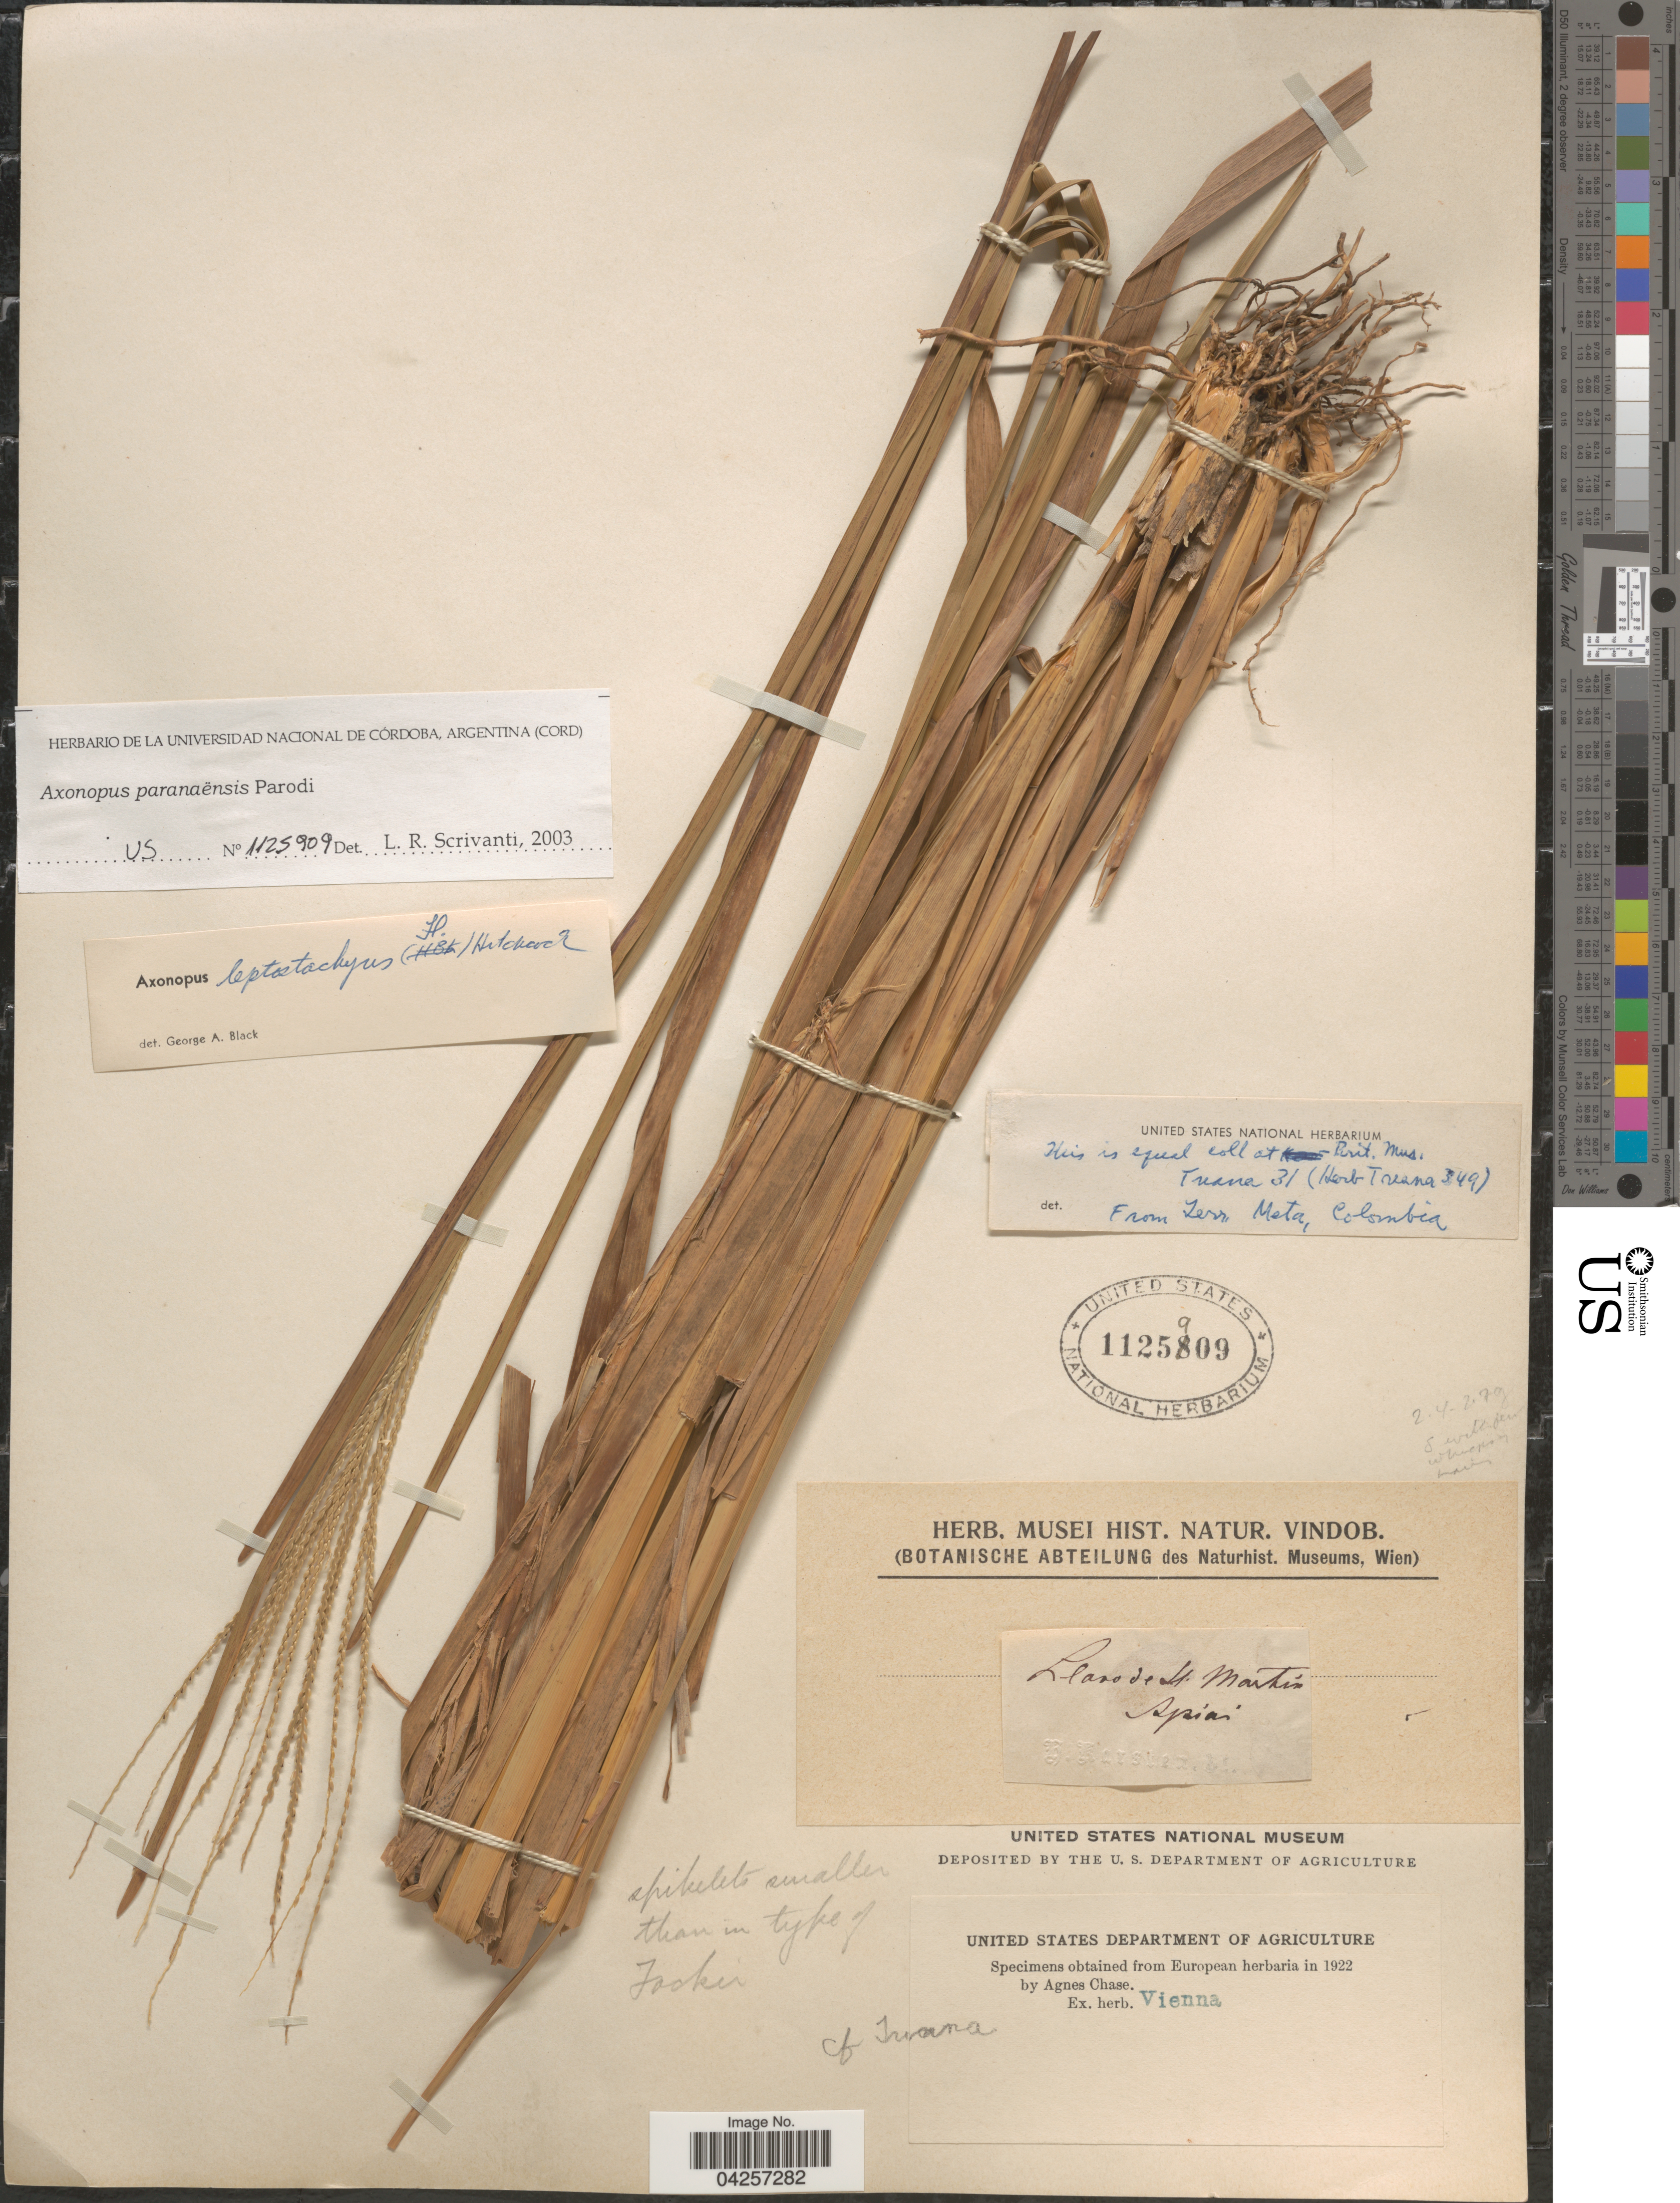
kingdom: Plantae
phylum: Tracheophyta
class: Liliopsida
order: Poales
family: Poaceae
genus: Axonopus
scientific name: Axonopus leptostachyus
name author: (Flüggé) Hitchc.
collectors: ex herb. Musei Hist. Natur. Vindob.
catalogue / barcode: US 1125909